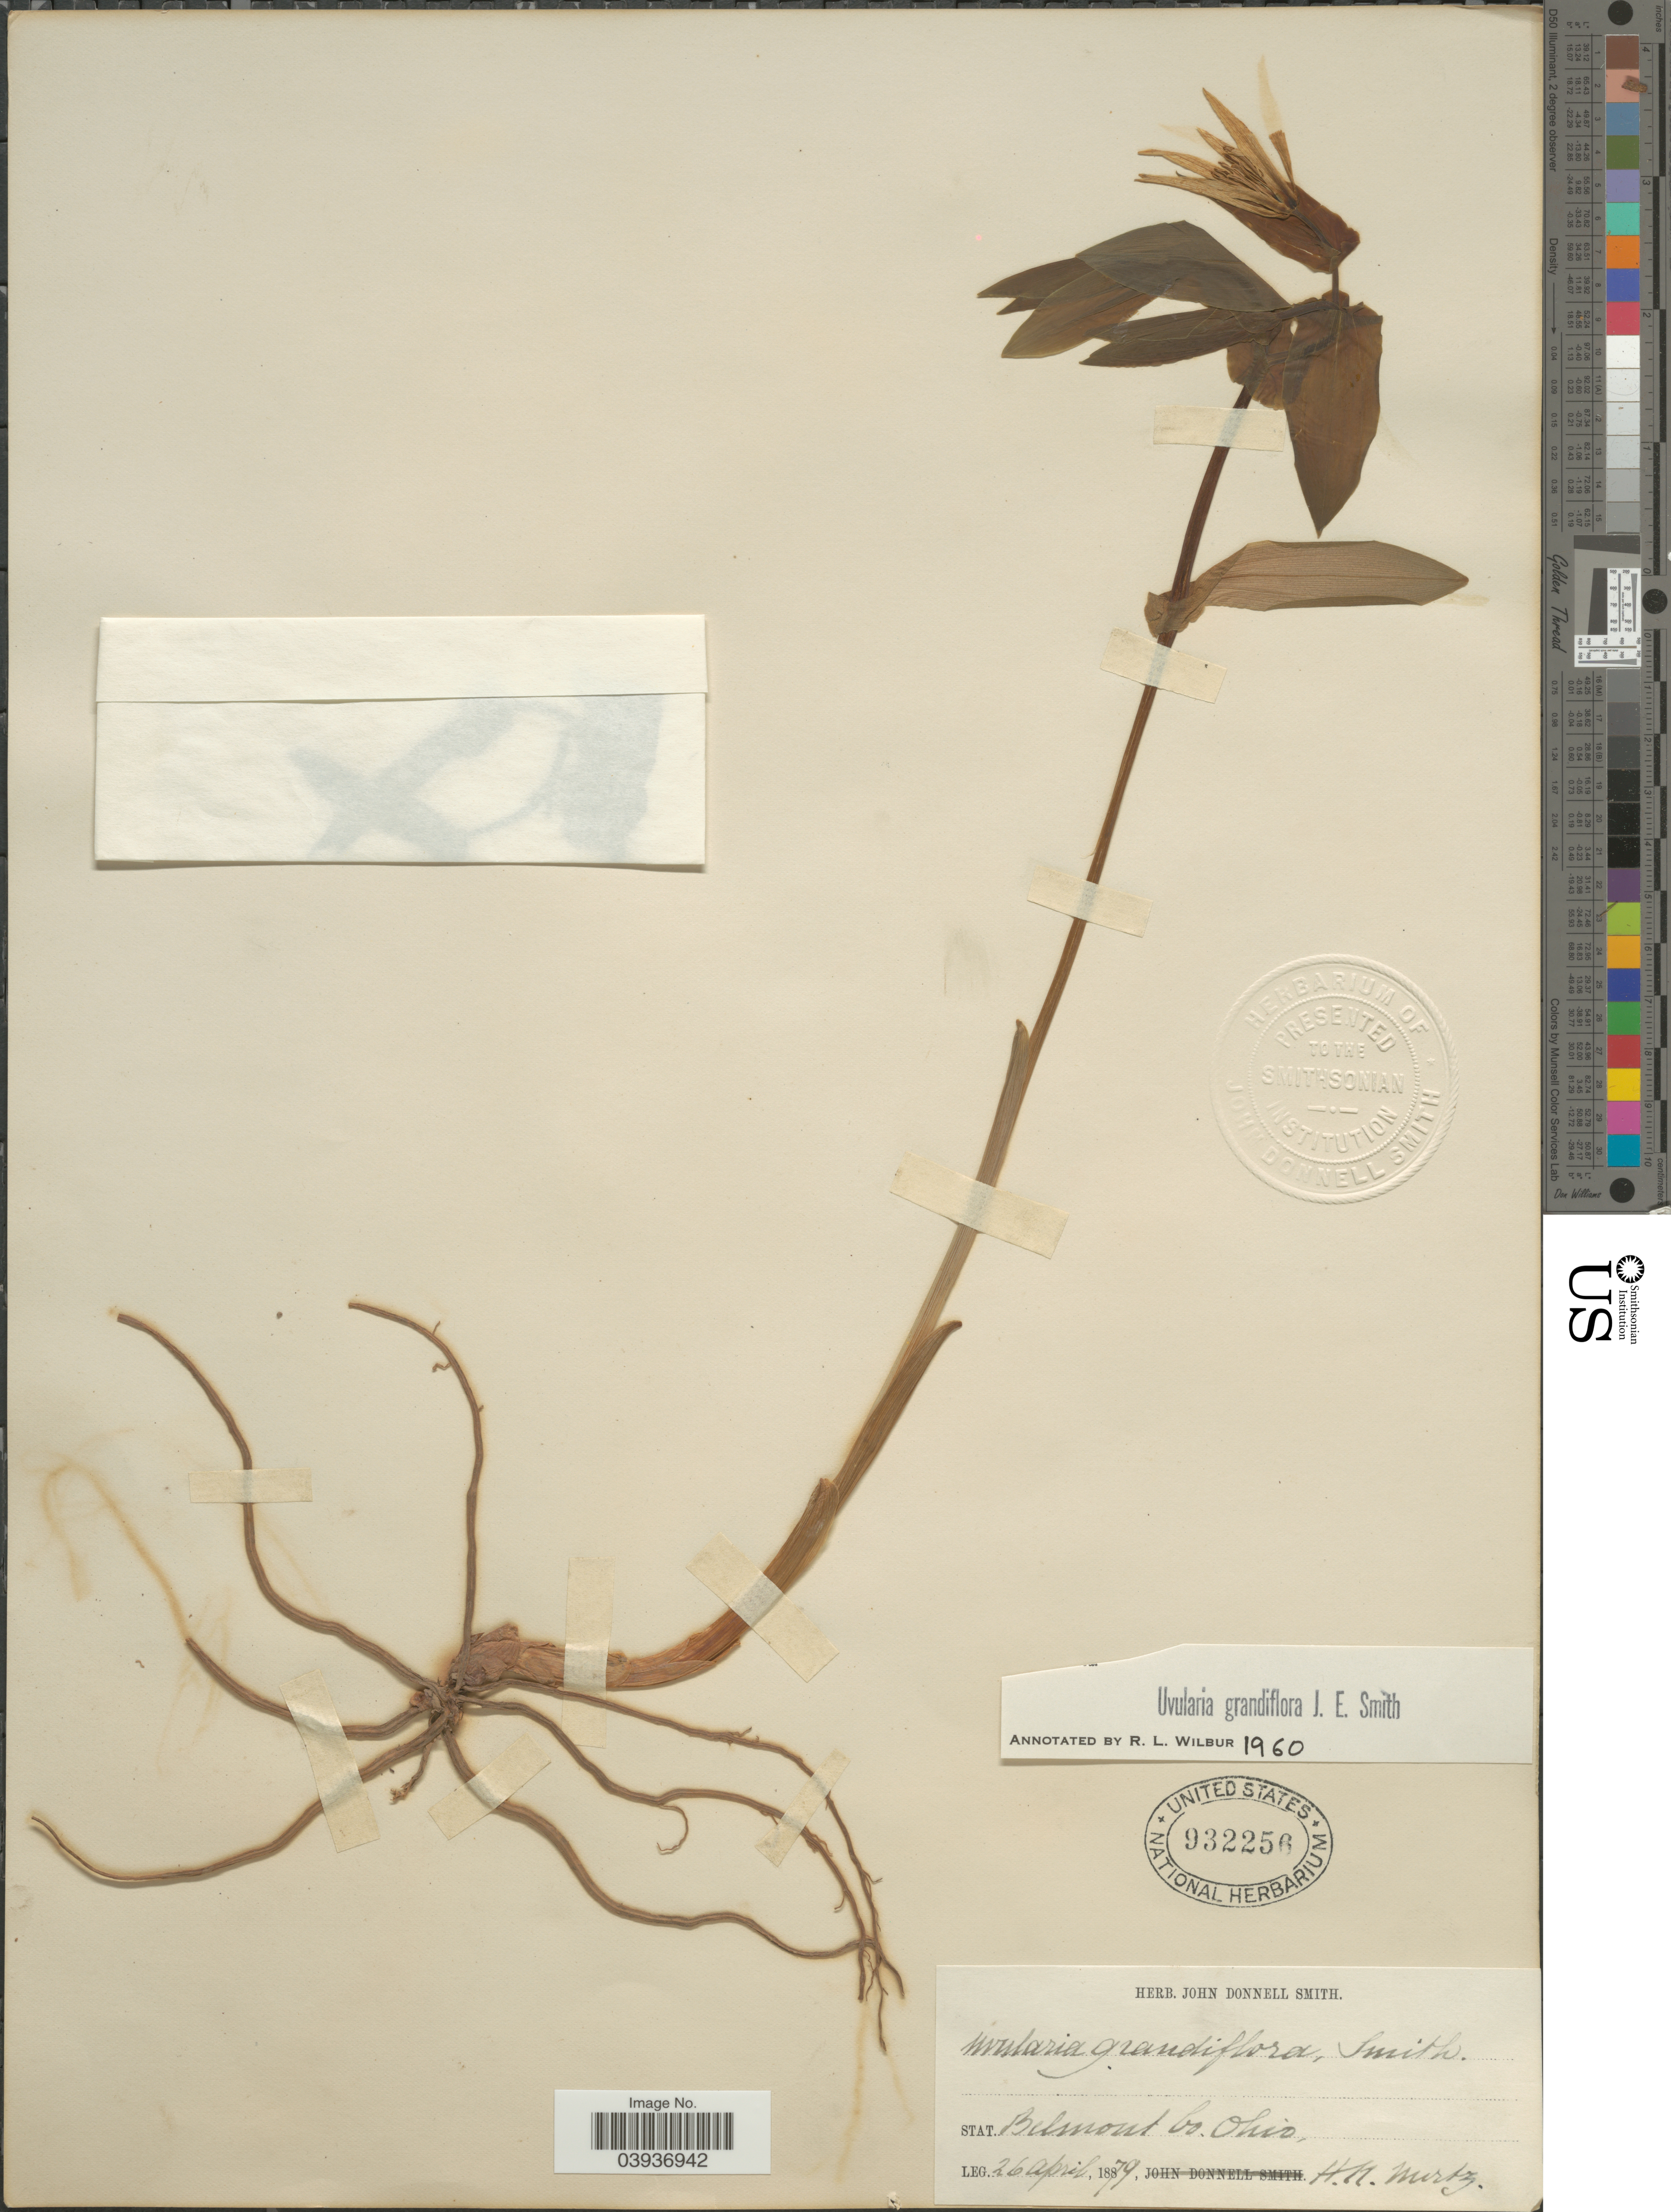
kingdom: Plantae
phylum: Tracheophyta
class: Liliopsida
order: Liliales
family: Colchicaceae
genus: Uvularia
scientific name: Uvularia grandiflora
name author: Sm.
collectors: H. Mertz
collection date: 1879-04-26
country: United States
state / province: Ohio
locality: Belmont Co.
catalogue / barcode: US 932256